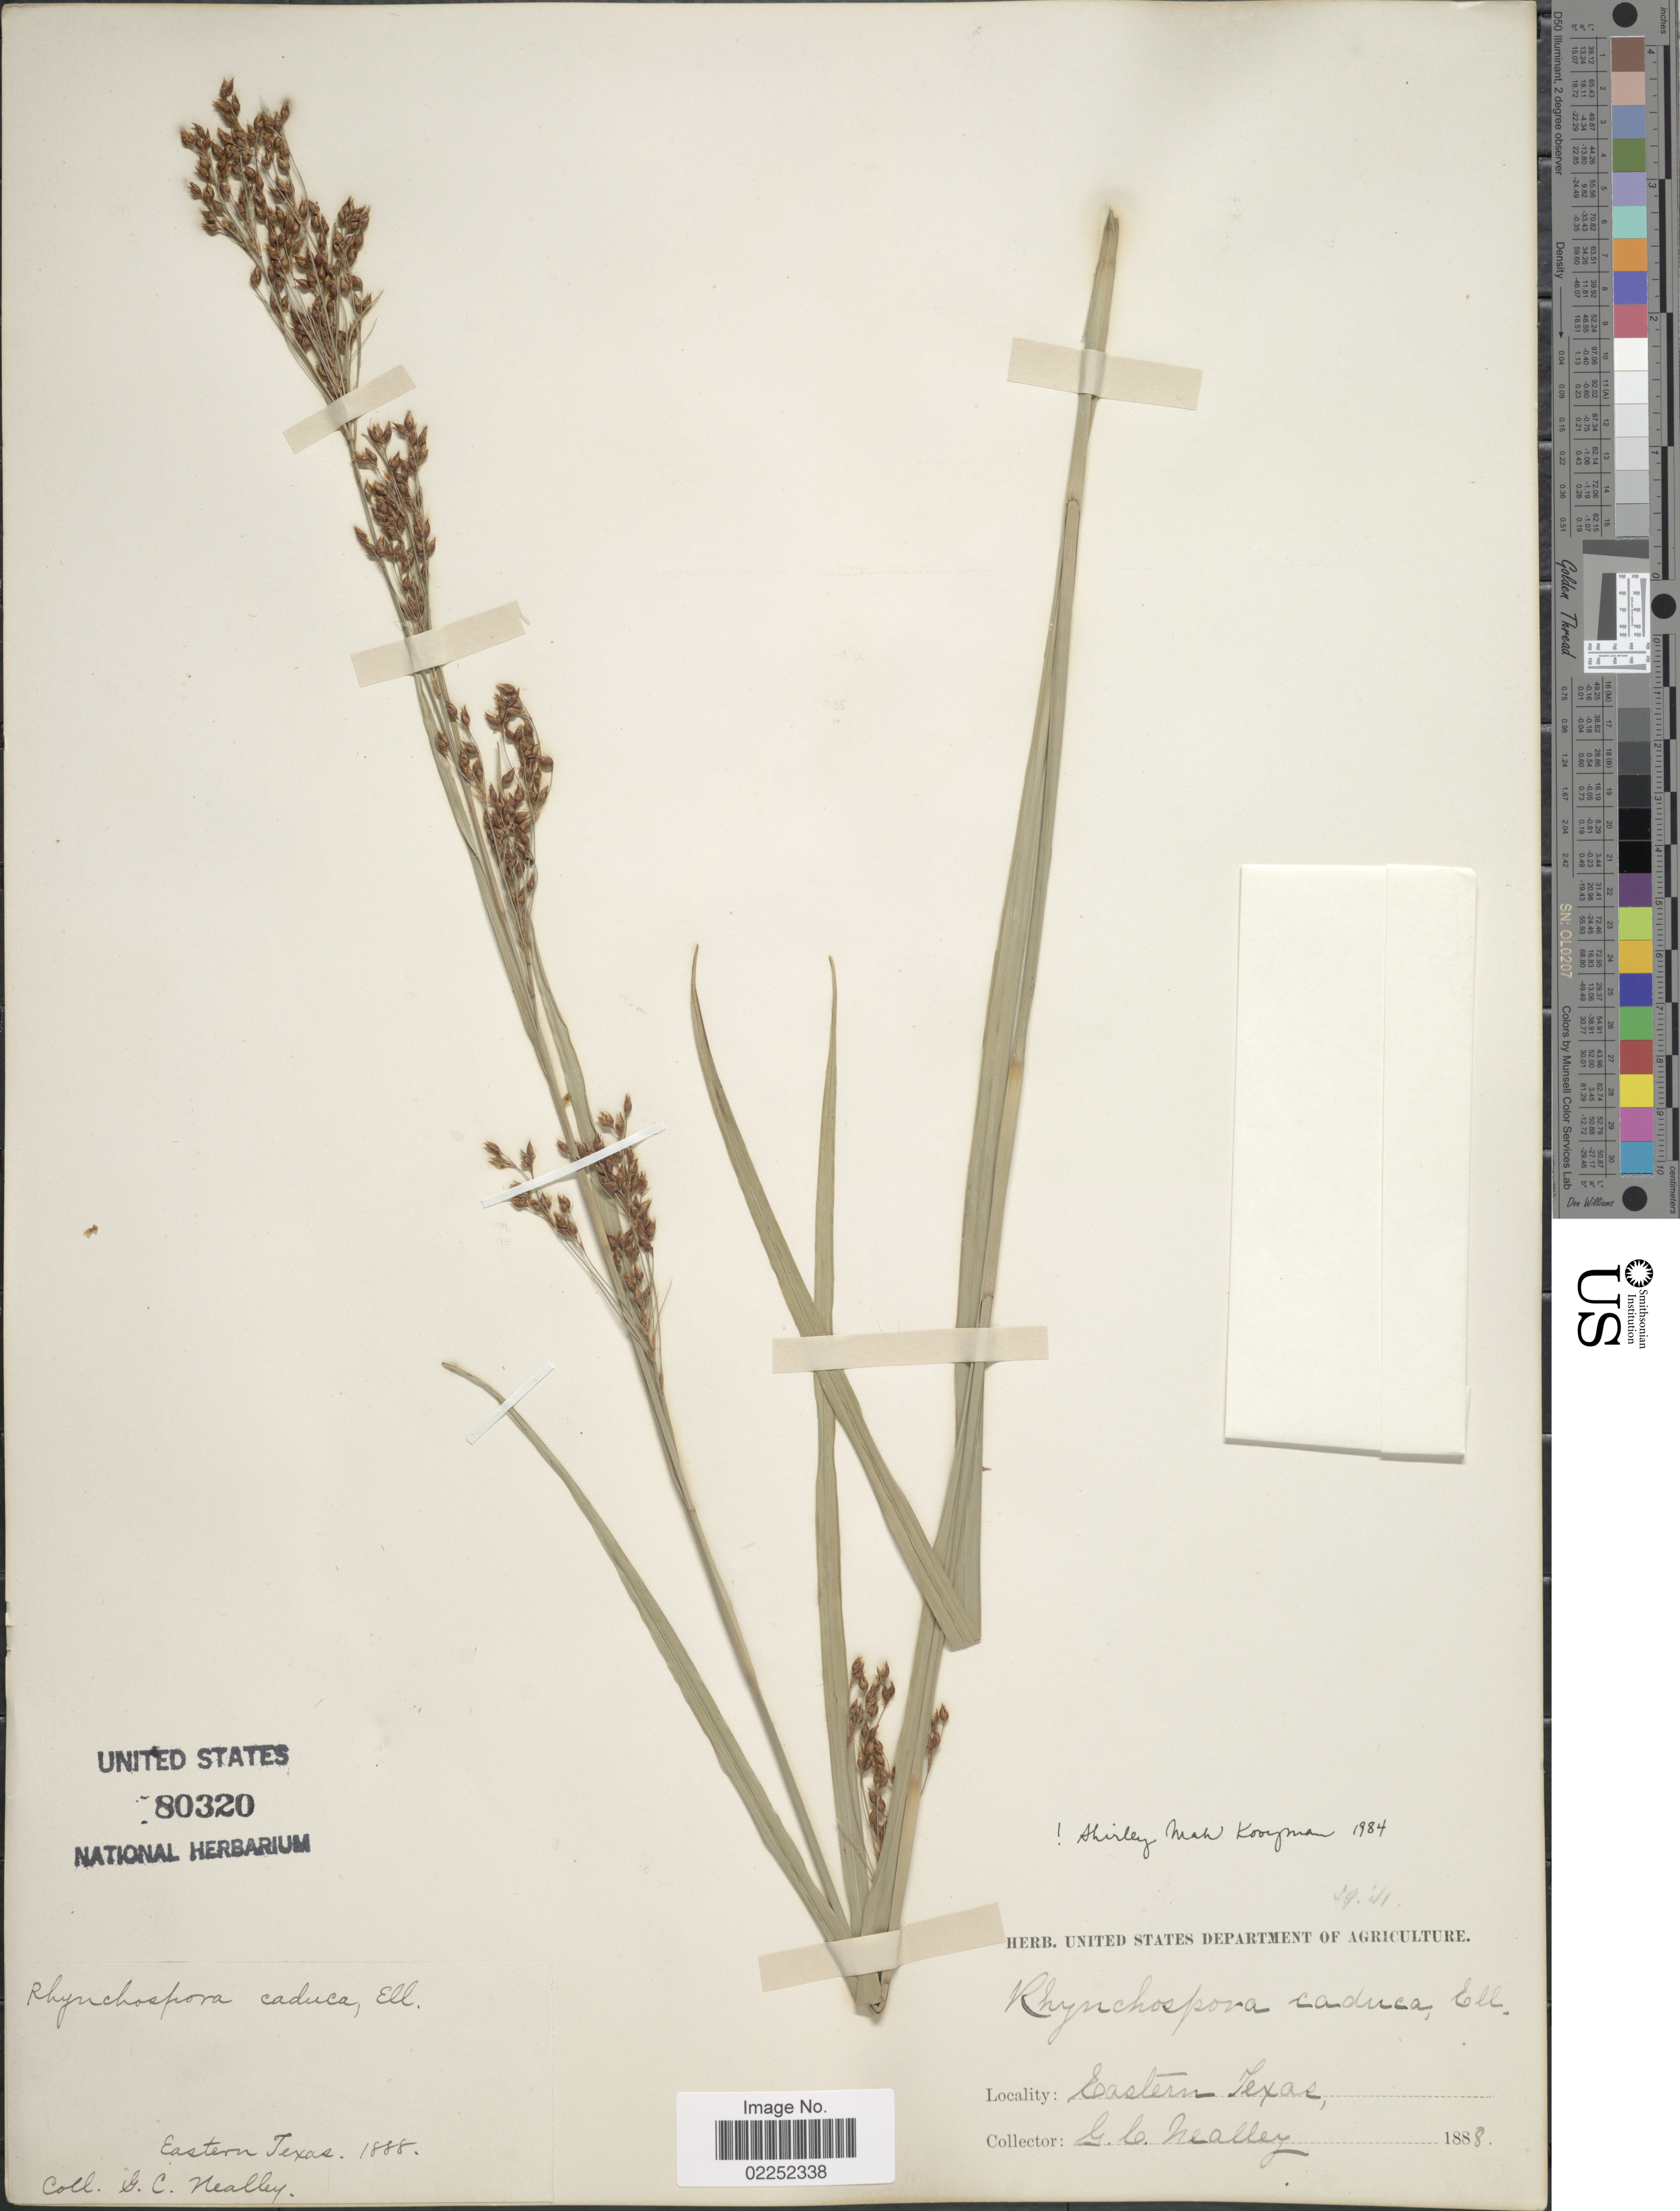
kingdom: Plantae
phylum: Tracheophyta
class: Liliopsida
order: Poales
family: Cyperaceae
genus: Rhynchospora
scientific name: Rhynchospora caduca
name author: Elliott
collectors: G. C. Nealley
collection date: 1888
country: United States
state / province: Texas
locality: Eastern Texas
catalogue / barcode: US 80320